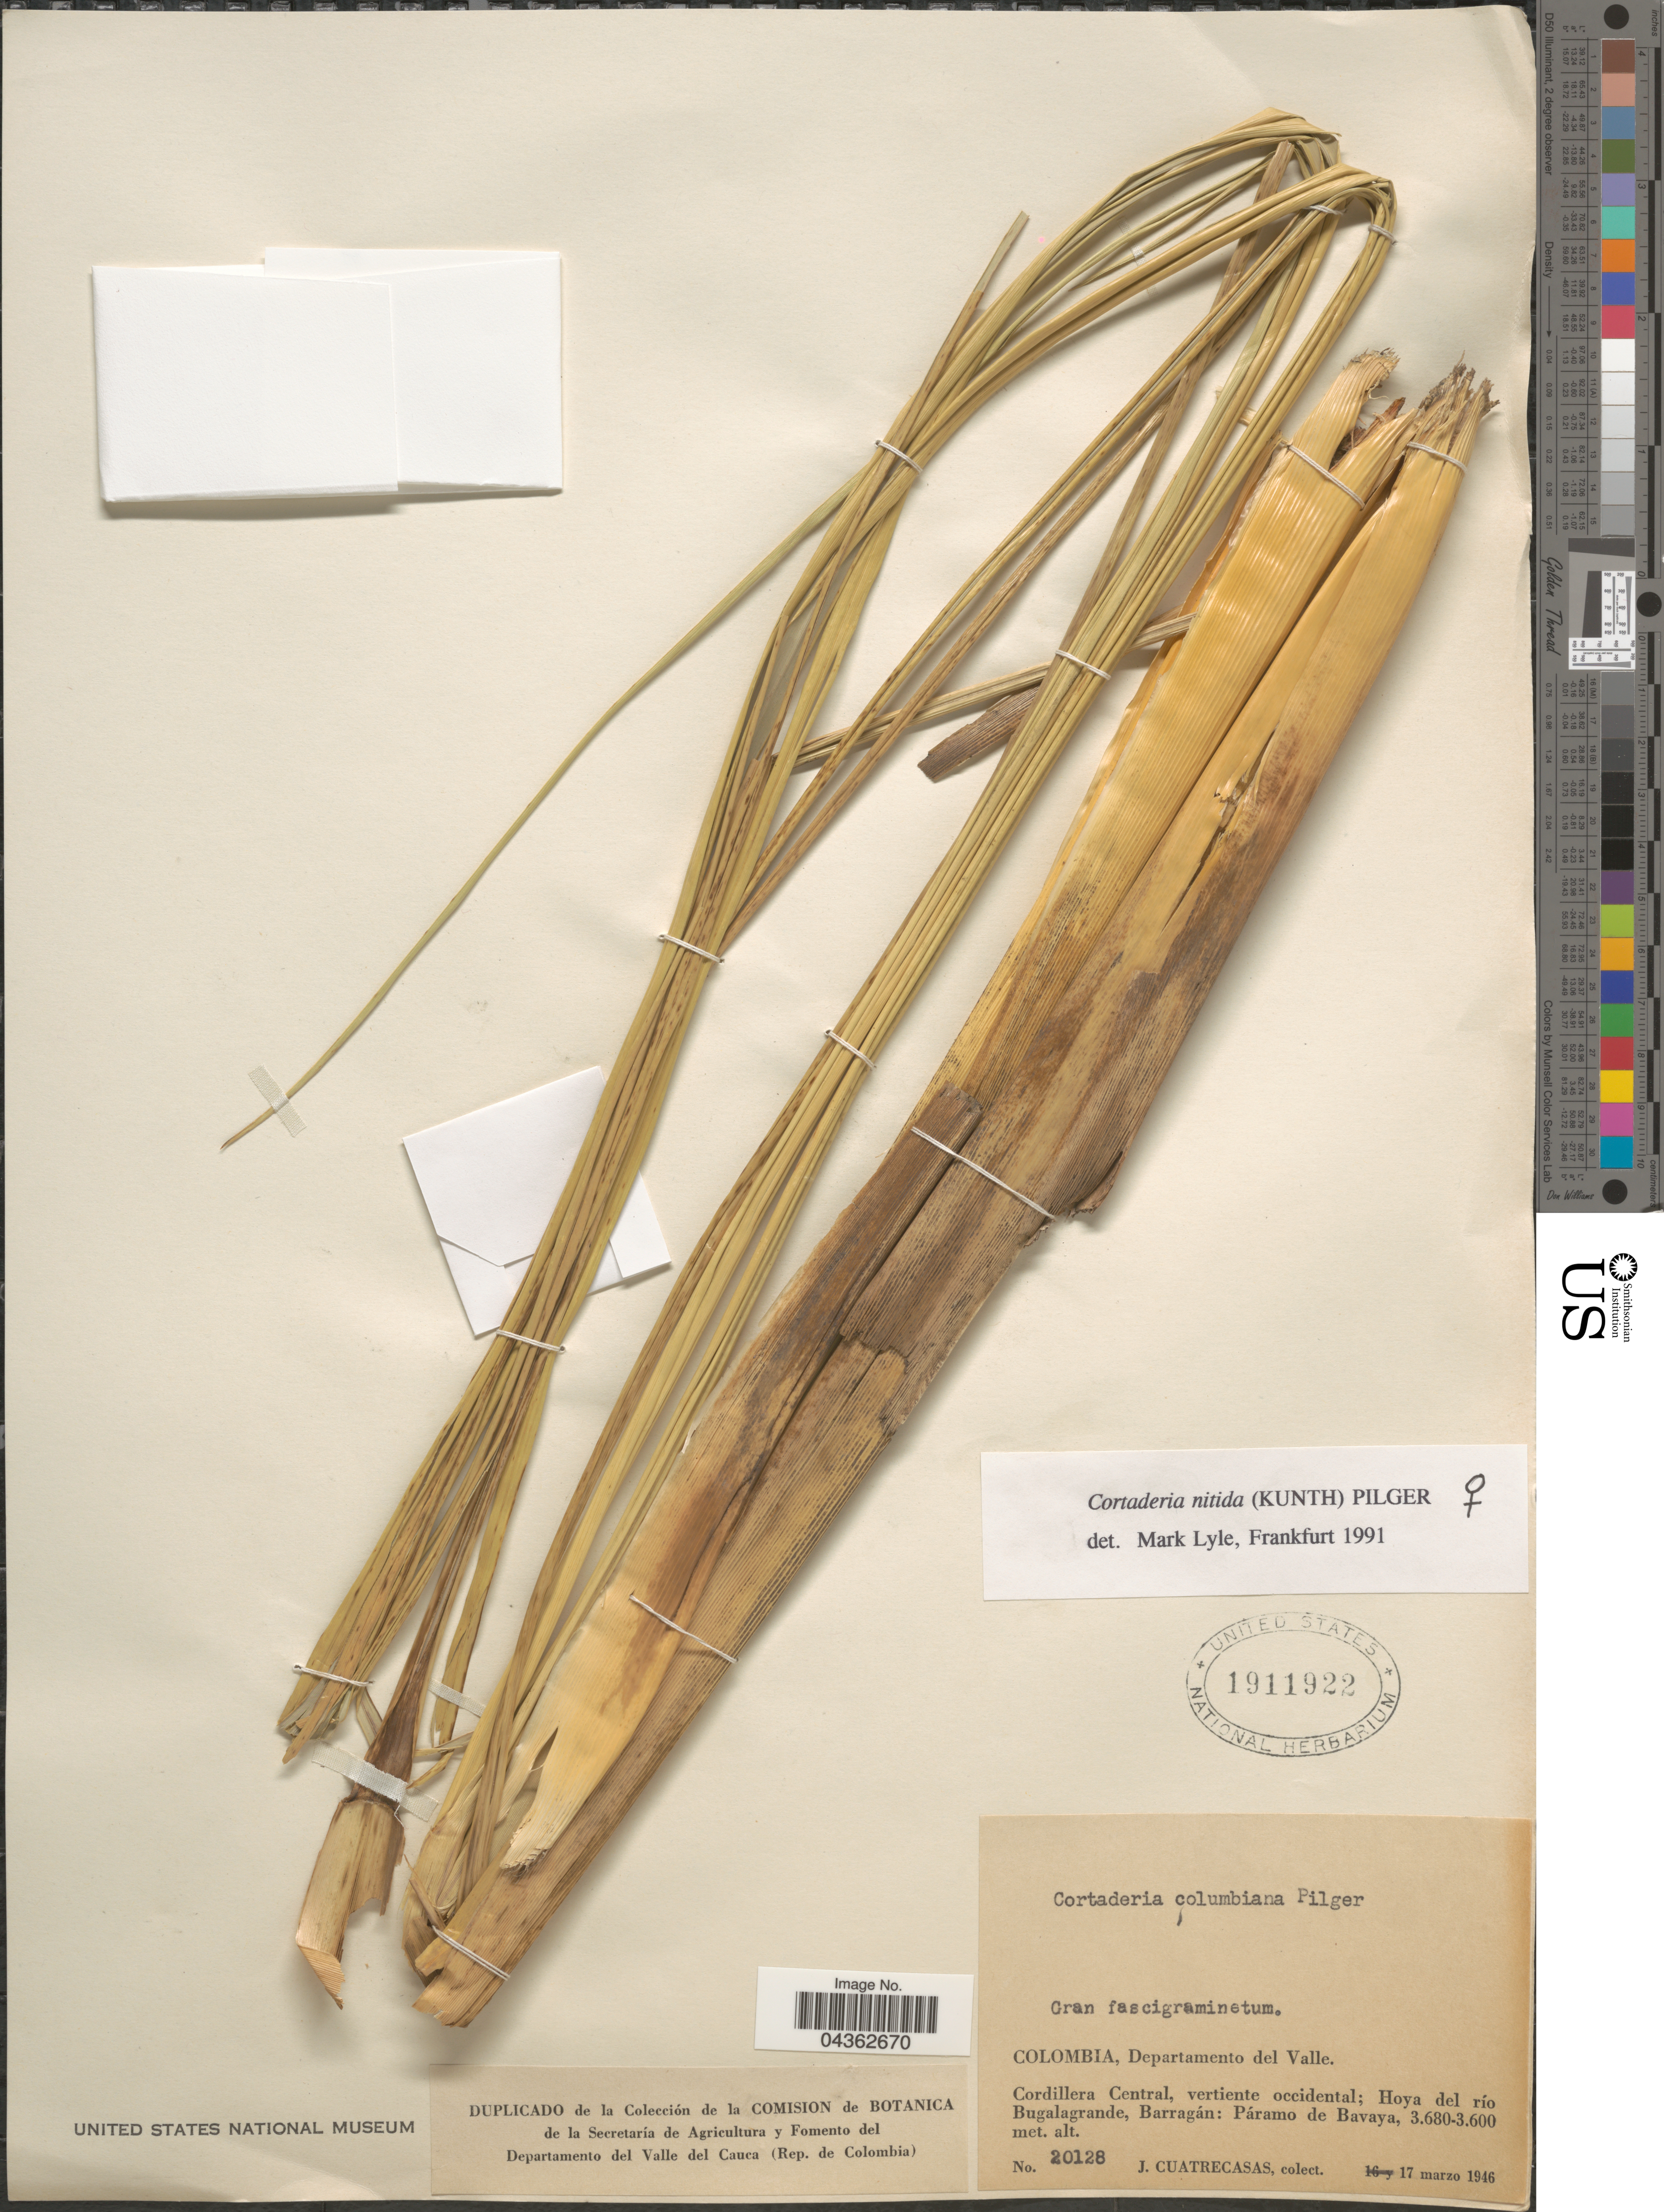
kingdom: Plantae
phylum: Tracheophyta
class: Liliopsida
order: Poales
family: Poaceae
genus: Cortaderia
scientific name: Cortaderia nitida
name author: (Kunth) Pilg.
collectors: J. Cuatrecasas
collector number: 20128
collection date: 1946-03-17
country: Colombia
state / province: Valle del Cauca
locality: Departamento del Valle. Cordillera Central, vertiente occidental; Hoya del río Bugalagrande, Barragán: Páramo de Bavaya.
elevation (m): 3600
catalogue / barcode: US 1911922